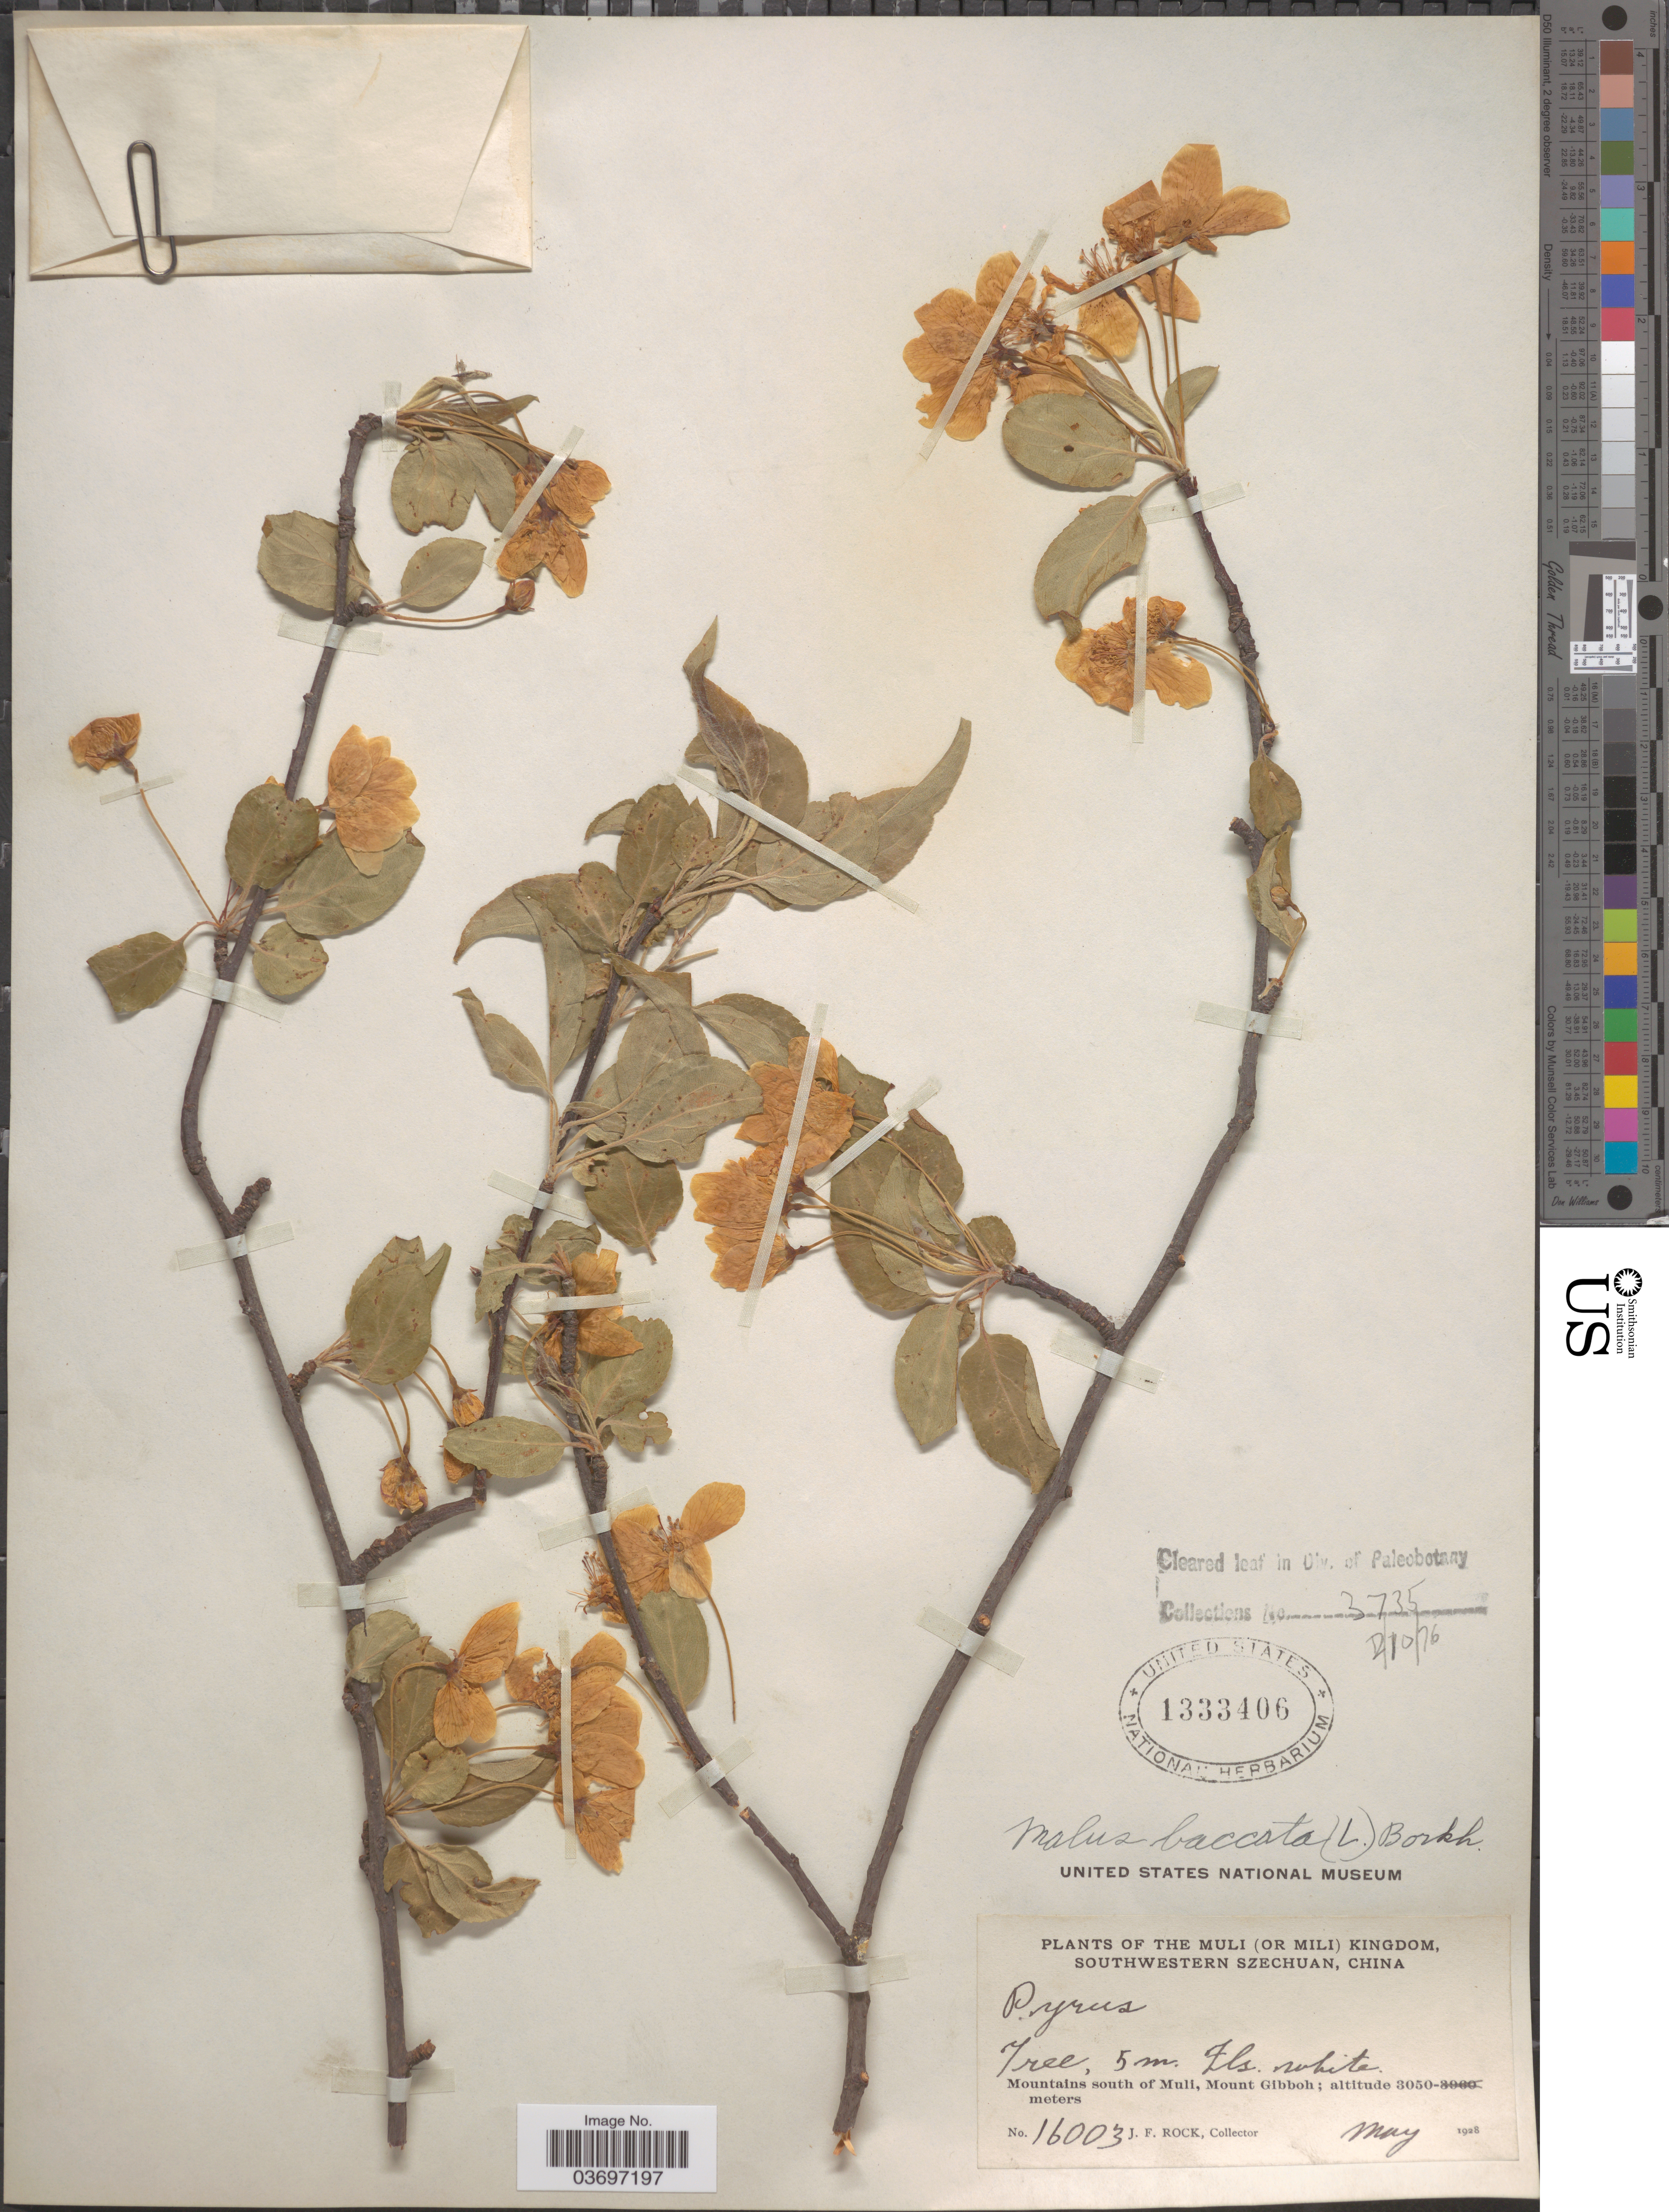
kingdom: Plantae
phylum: Tracheophyta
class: Magnoliopsida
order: Rosales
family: Rosaceae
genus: Malus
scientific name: Malus baccata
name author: (L.) Borkh.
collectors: J. Rock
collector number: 16003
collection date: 1928-05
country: China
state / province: Sichuan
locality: Muli (or Mili) Kingdom, Southwestern Szechuan. Mountains south of Muli, Mount Gibboh.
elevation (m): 3050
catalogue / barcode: US 1333406